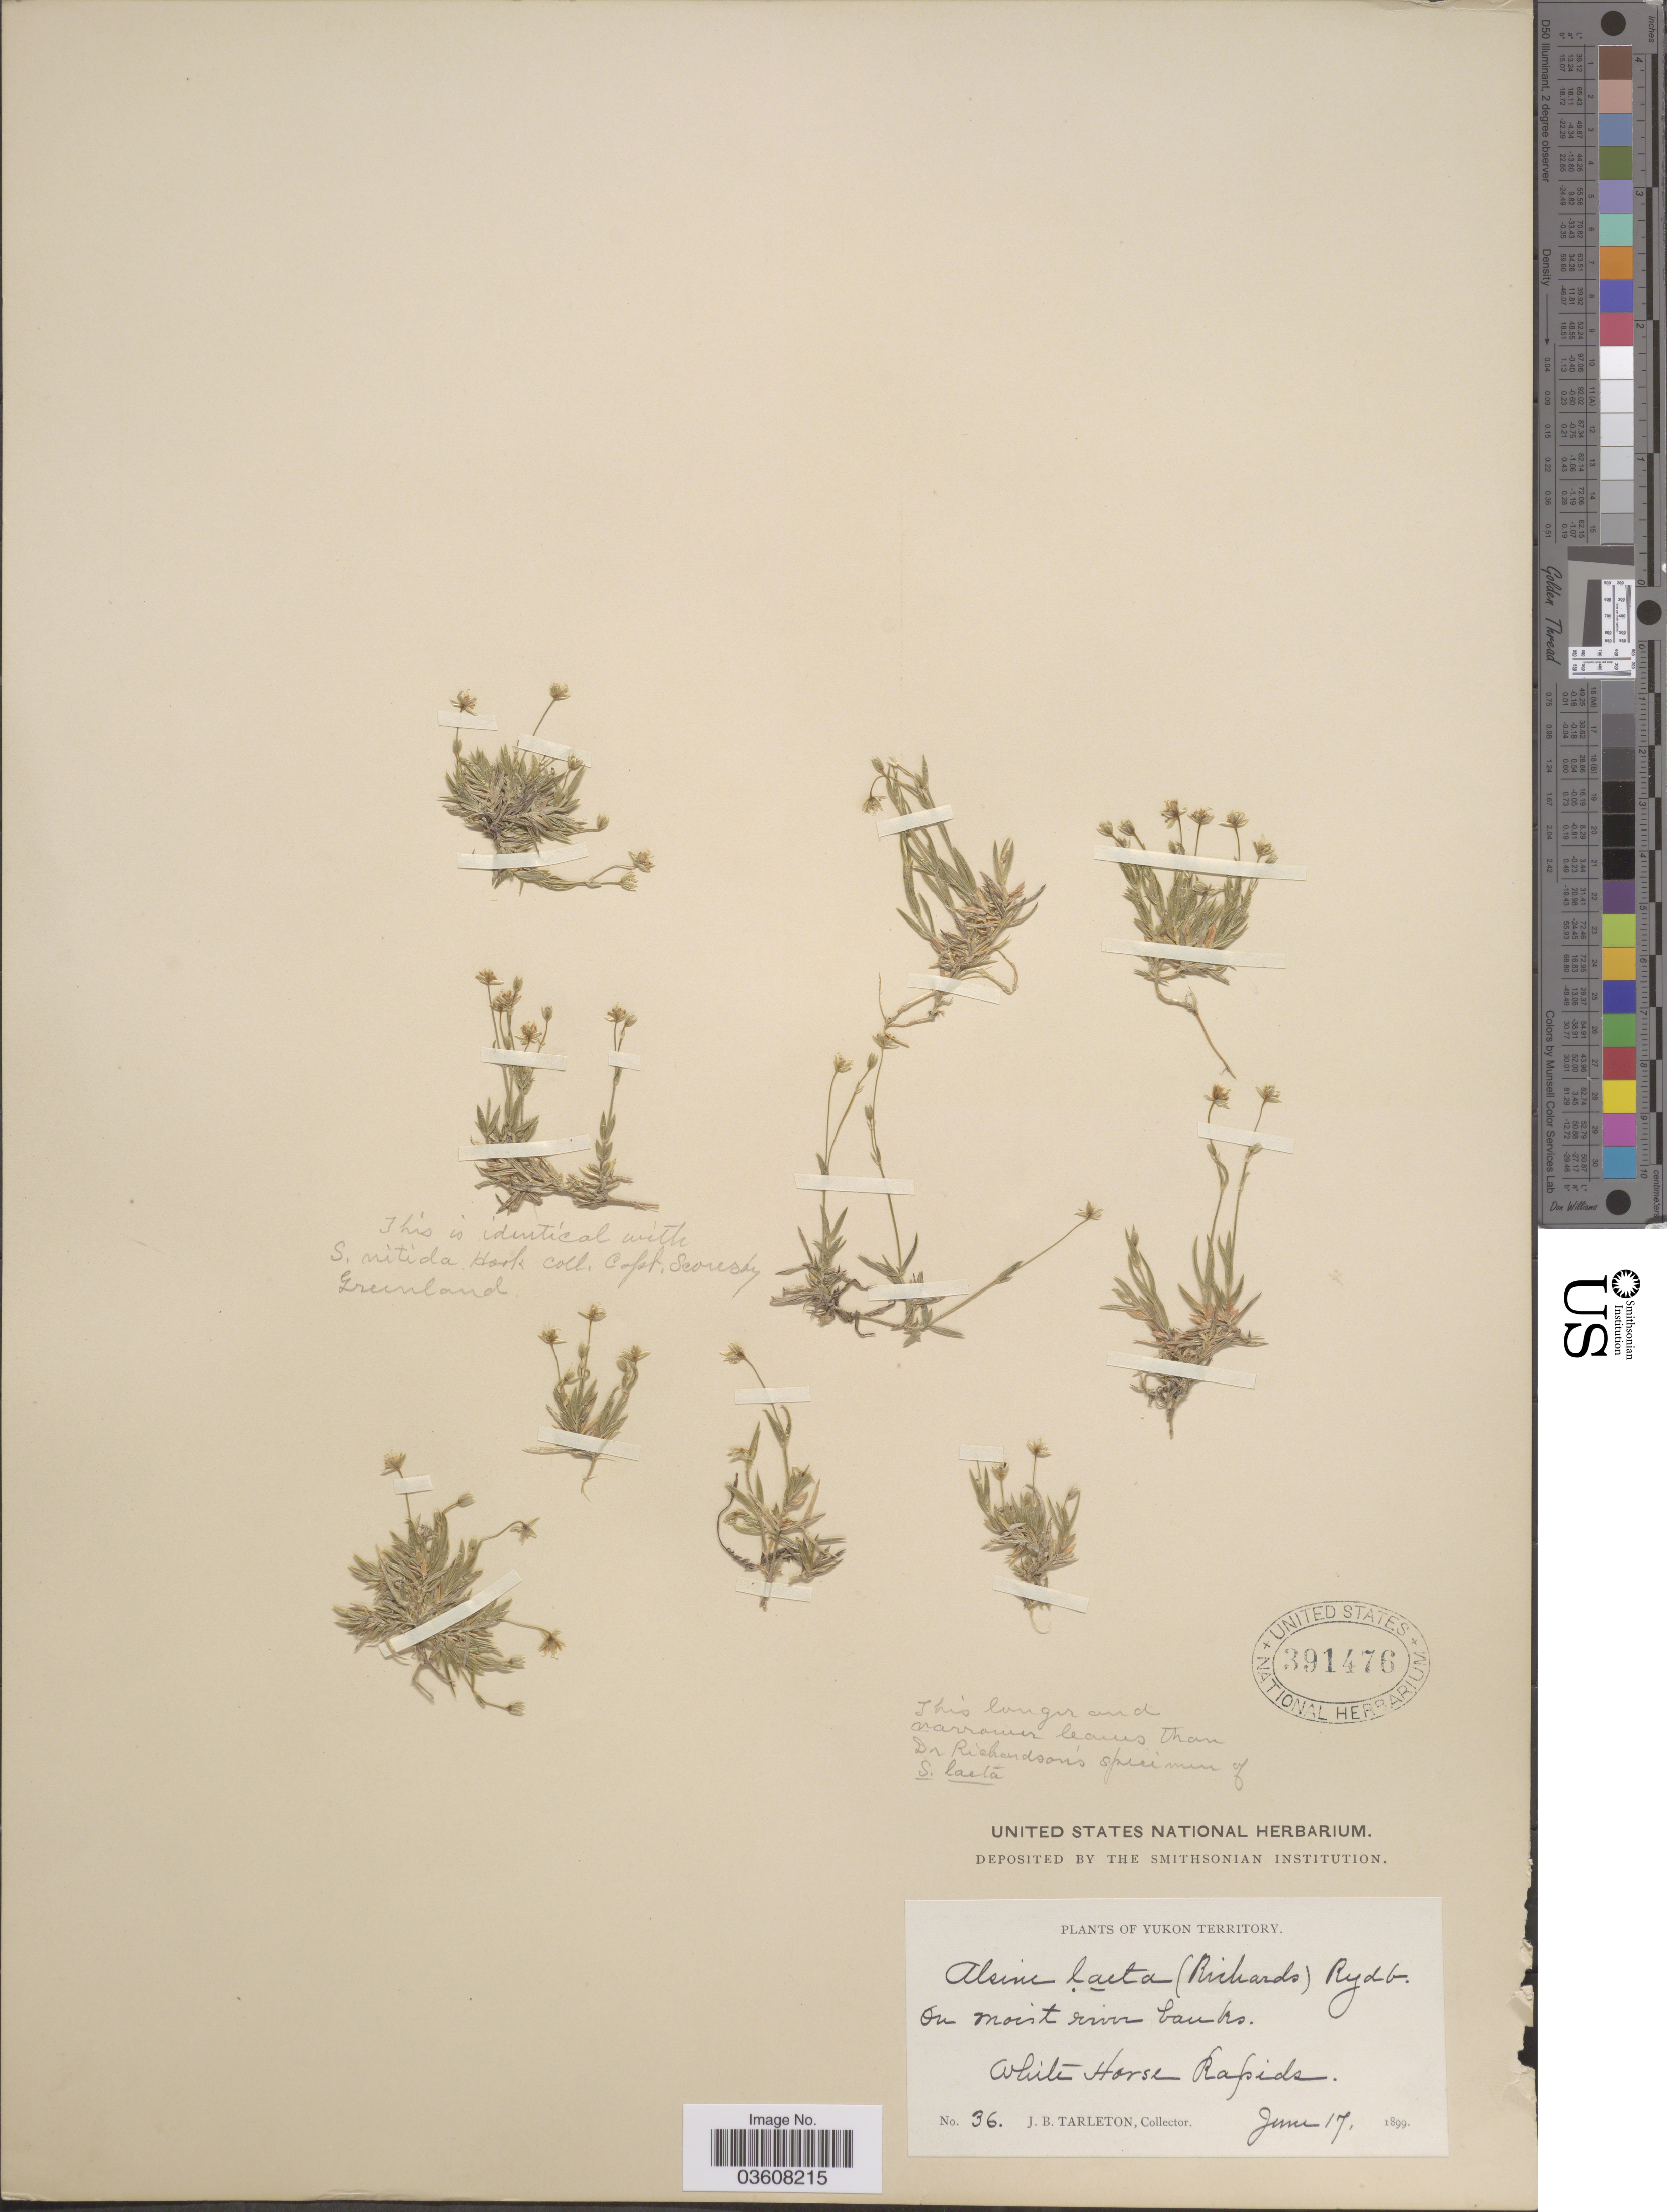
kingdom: Plantae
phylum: Tracheophyta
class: Magnoliopsida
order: Caryophyllales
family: Caryophyllaceae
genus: Stellaria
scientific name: Stellaria laeta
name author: Richards.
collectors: J. Tarleton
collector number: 36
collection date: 1899-06-17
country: Canada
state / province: Yukon Territory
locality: White Horse Rapids.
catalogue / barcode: US 391476